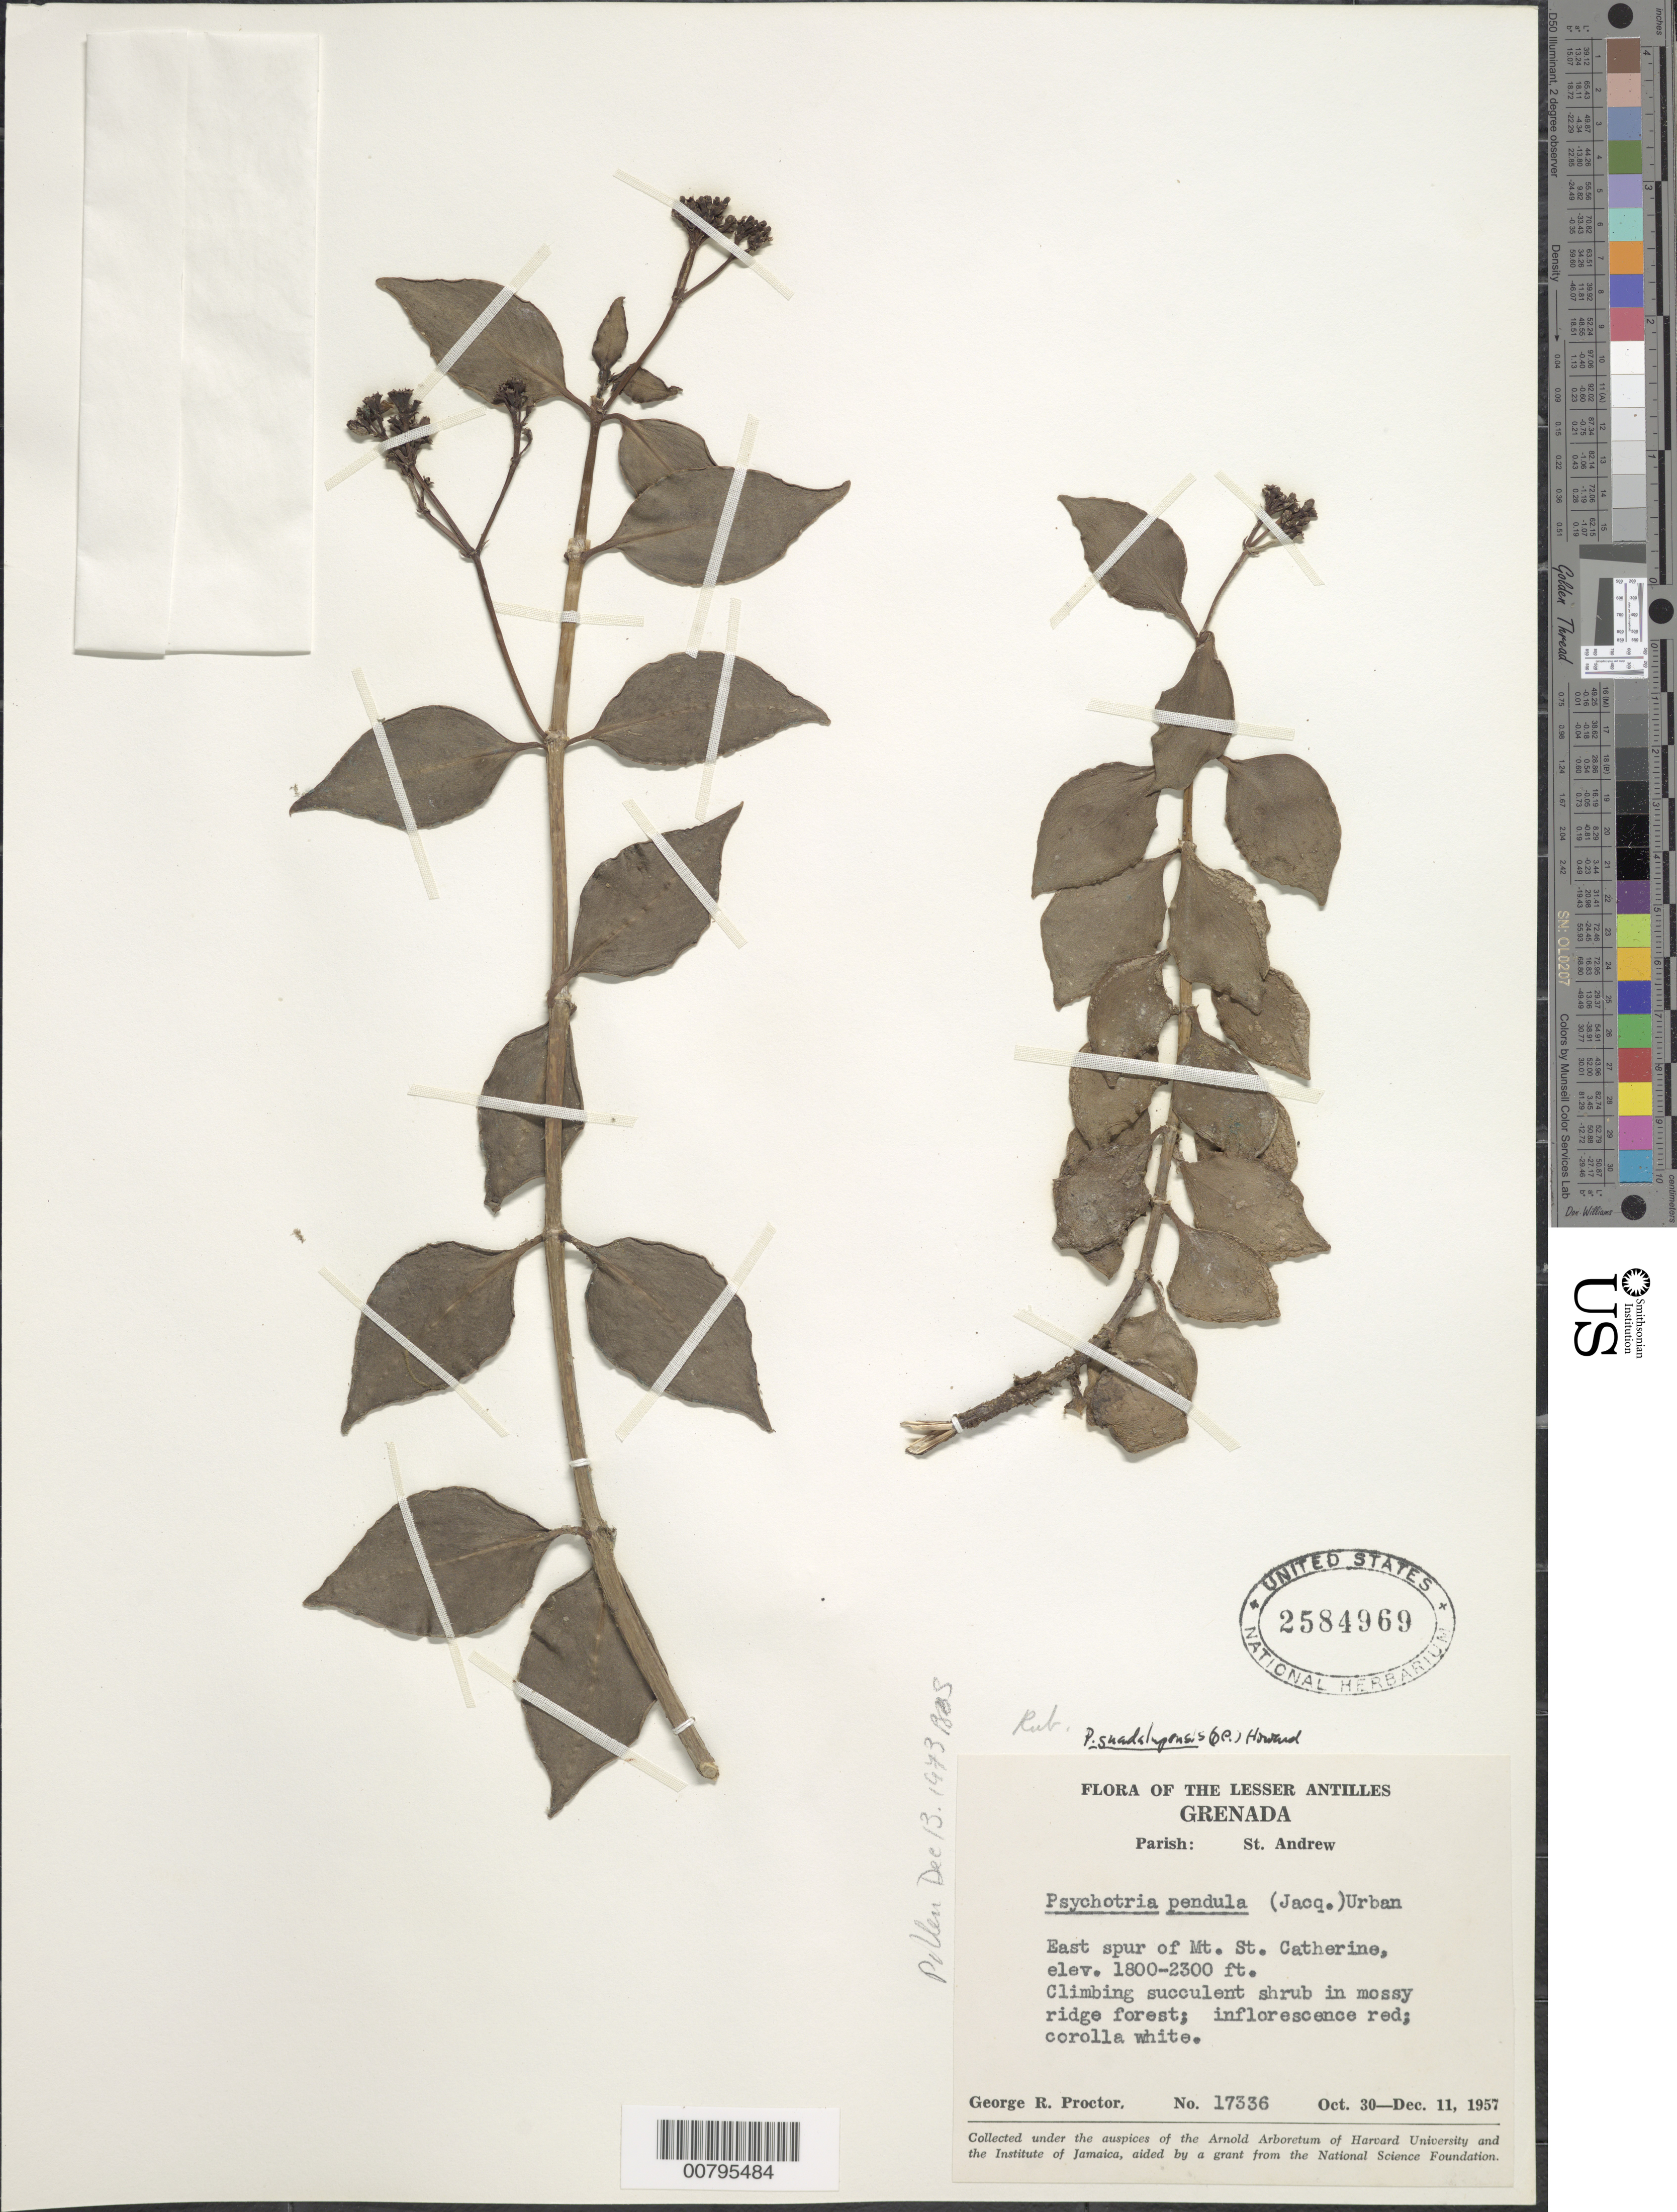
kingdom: Plantae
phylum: Tracheophyta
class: Magnoliopsida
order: Gentianales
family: Rubiaceae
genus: Notopleura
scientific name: Notopleura guadalupensis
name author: (DC.) C.M. Taylor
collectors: G. R. Proctor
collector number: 17336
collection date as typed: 30 Oct 1957 to 11 Dec 1957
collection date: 1957-10-30/1957-12-11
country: Grenada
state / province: Saint Andrew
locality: East spur of Mt. St. Catherine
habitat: Montane. Mossy ridge forest.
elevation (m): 549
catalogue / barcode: US 2584969